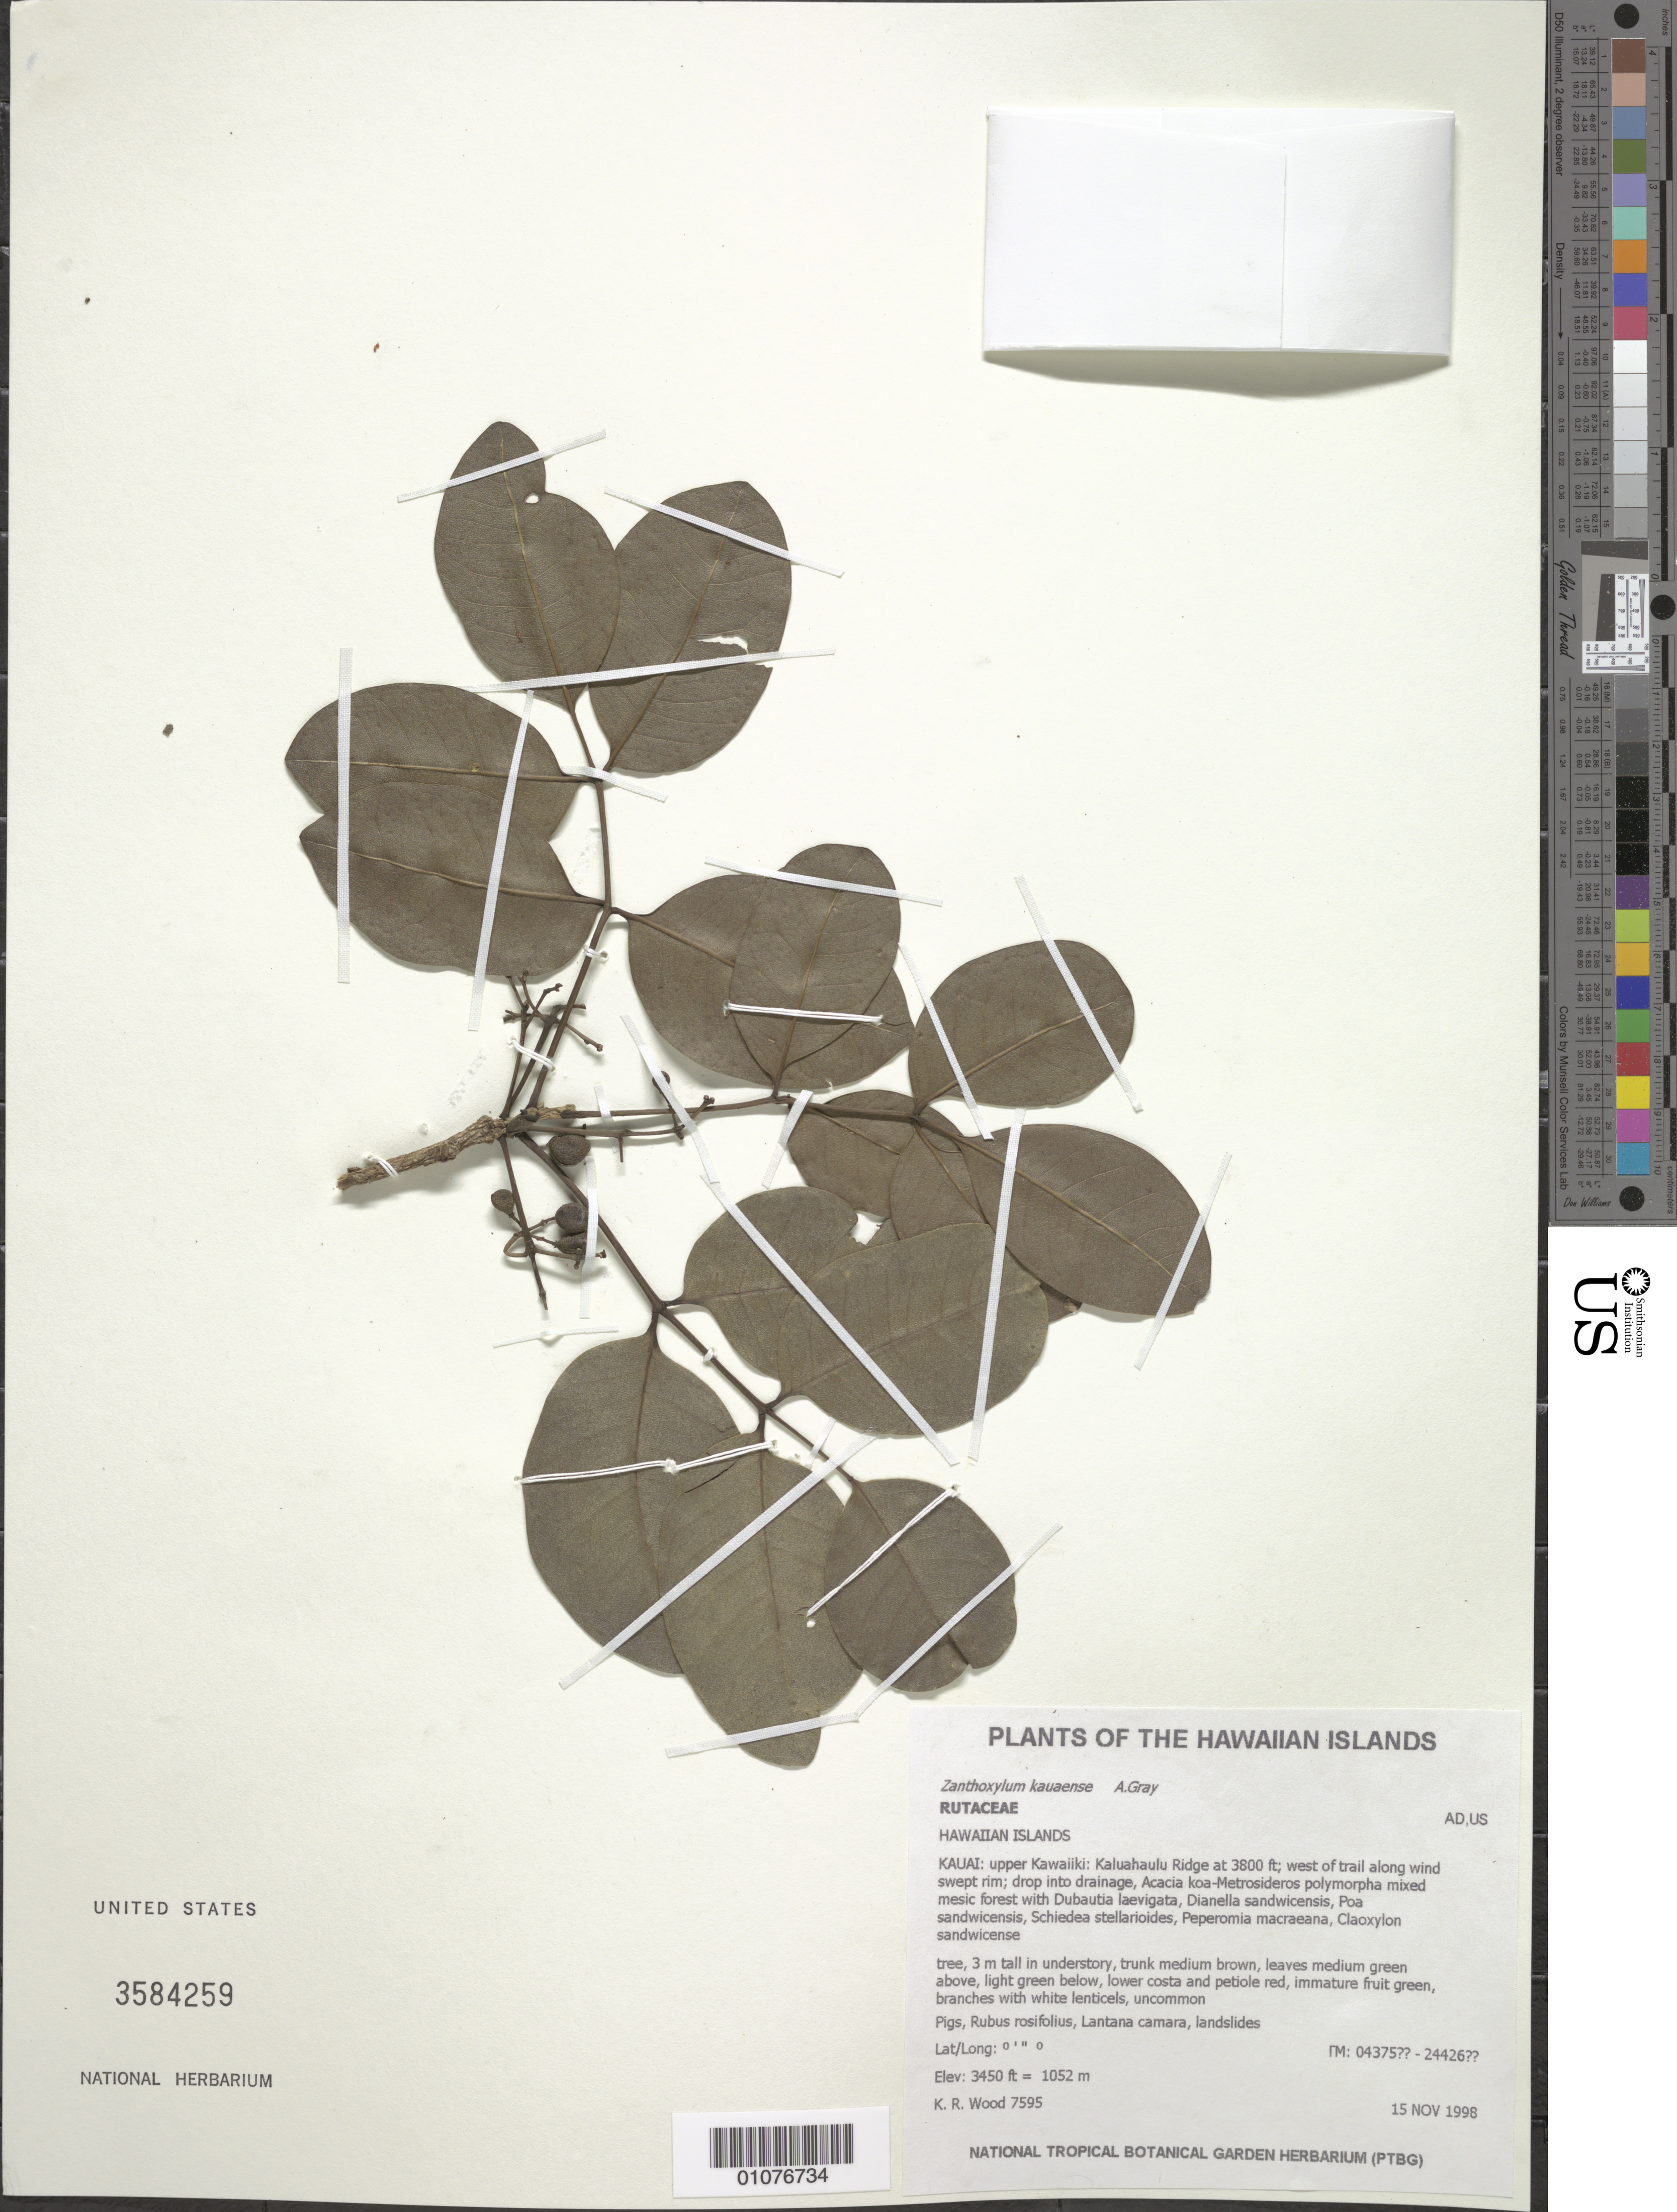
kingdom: Plantae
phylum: Tracheophyta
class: Magnoliopsida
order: Sapindales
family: Rutaceae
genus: Zanthoxylum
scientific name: Zanthoxylum kauaense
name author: A. Gray in Wilkes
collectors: K. R. Wood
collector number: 7595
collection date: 1998-11-15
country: United States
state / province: Hawaii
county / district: Kauai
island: Kaua'i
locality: Upper Kawaiiki: Kaluahaulu Ridge at 3800 ft; W of trail along windswept rim; drop into drainage.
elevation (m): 1052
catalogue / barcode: US 3584259